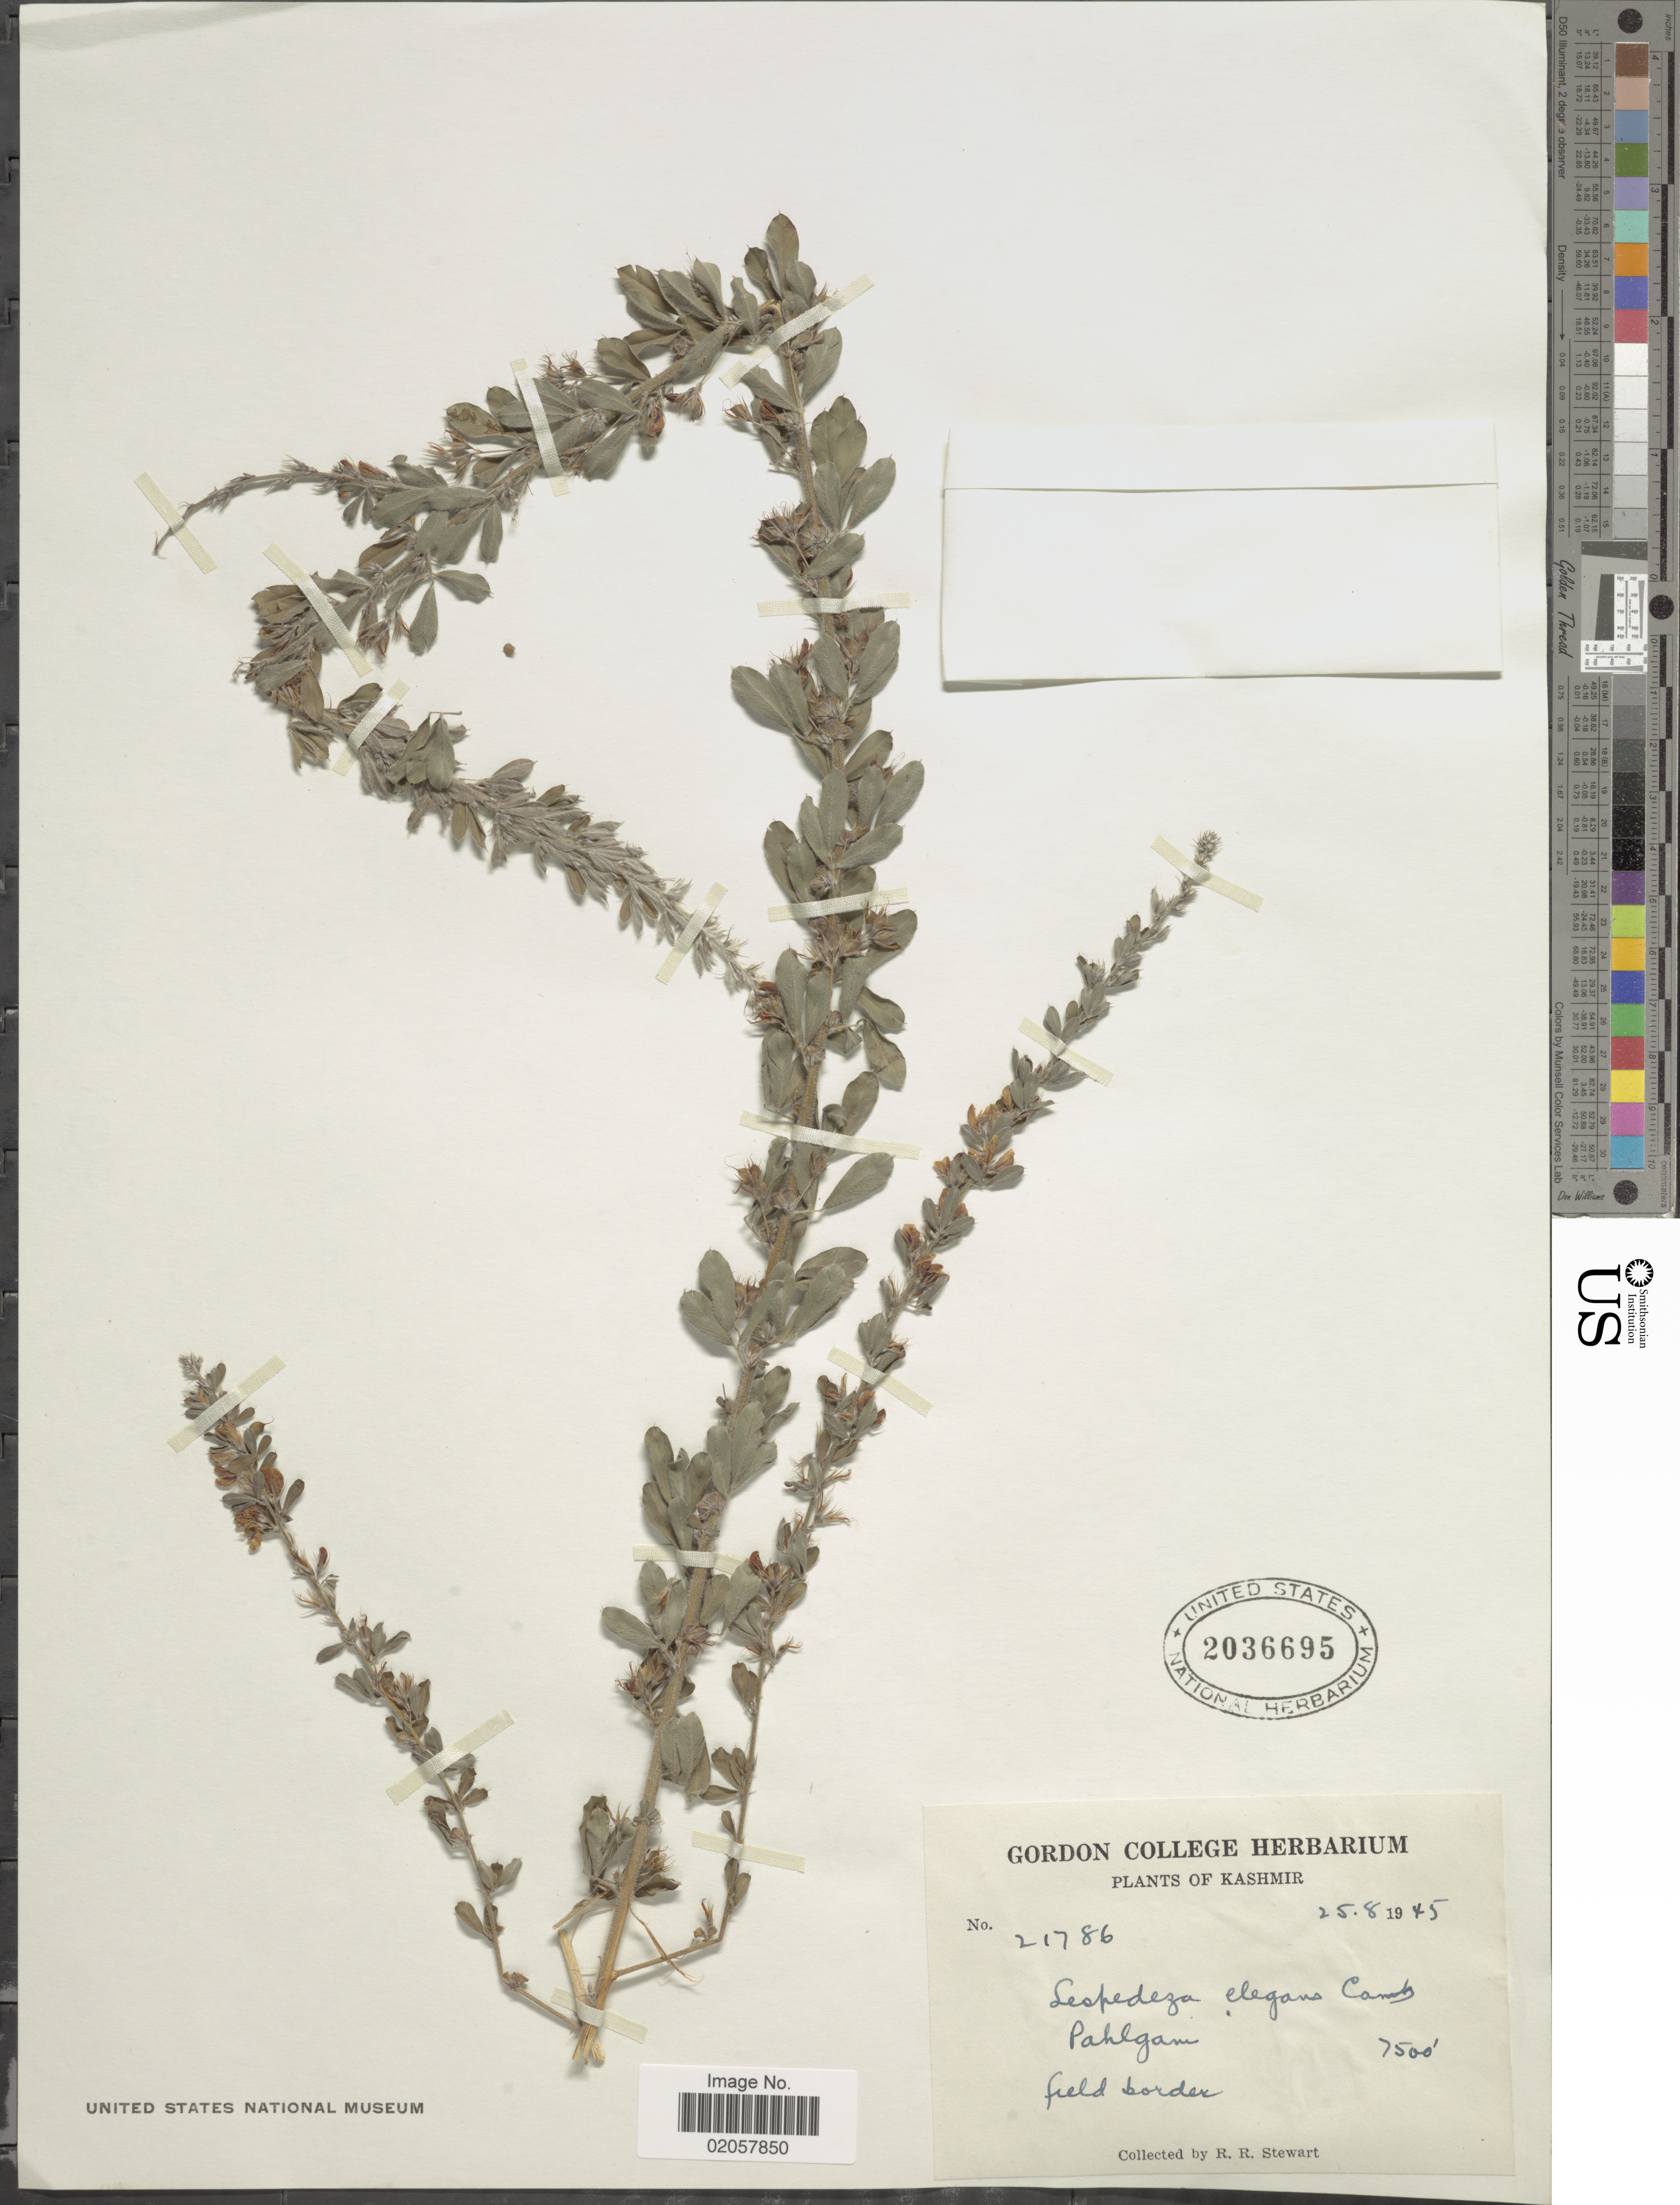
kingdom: Plantae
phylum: Tracheophyta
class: Magnoliopsida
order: Fabales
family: Fabaceae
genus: Lespedeza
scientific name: Lespedeza elegans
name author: Cambess.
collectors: R. R. Stewart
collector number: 21786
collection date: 1945-08-25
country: India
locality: Kashmir, Pahlgam, field border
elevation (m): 2286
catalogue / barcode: US 2036695